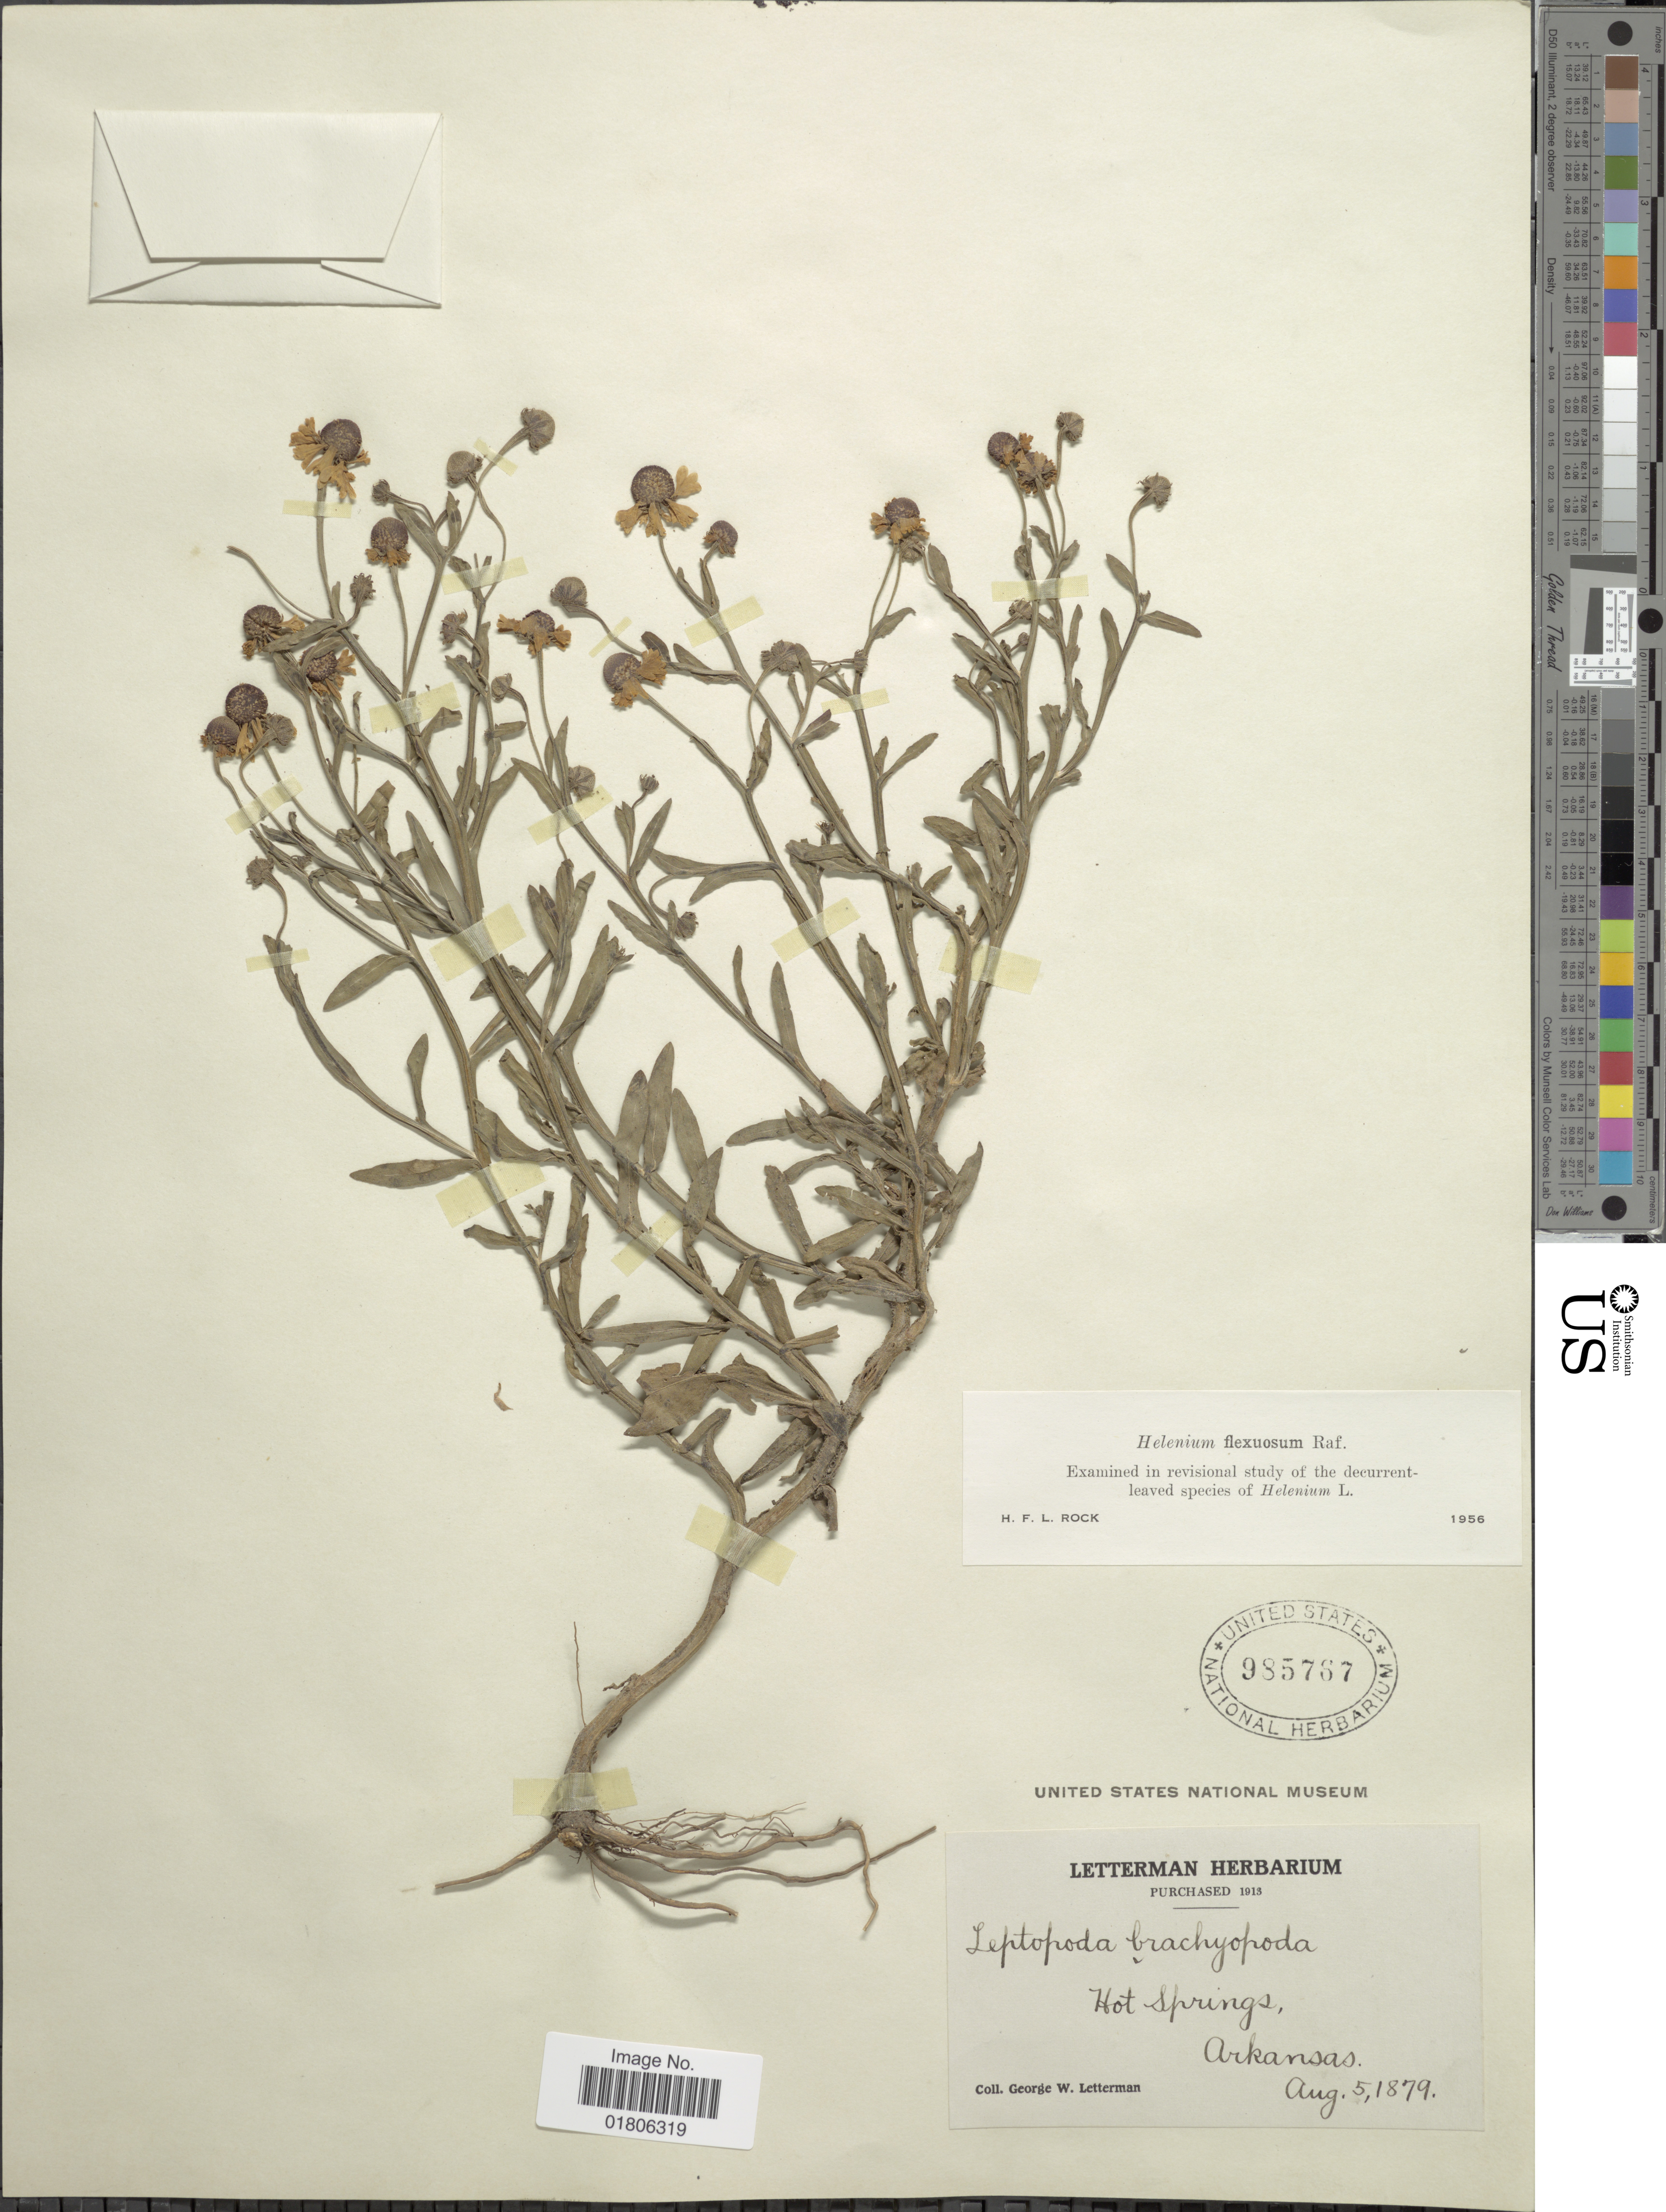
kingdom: Plantae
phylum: Tracheophyta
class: Magnoliopsida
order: Asterales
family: Asteraceae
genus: Helenium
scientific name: Helenium flexuosum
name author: Raf.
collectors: G. W. Letterman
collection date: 1879-08-05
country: United States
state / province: Arkansas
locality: Hot Springs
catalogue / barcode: US 985767